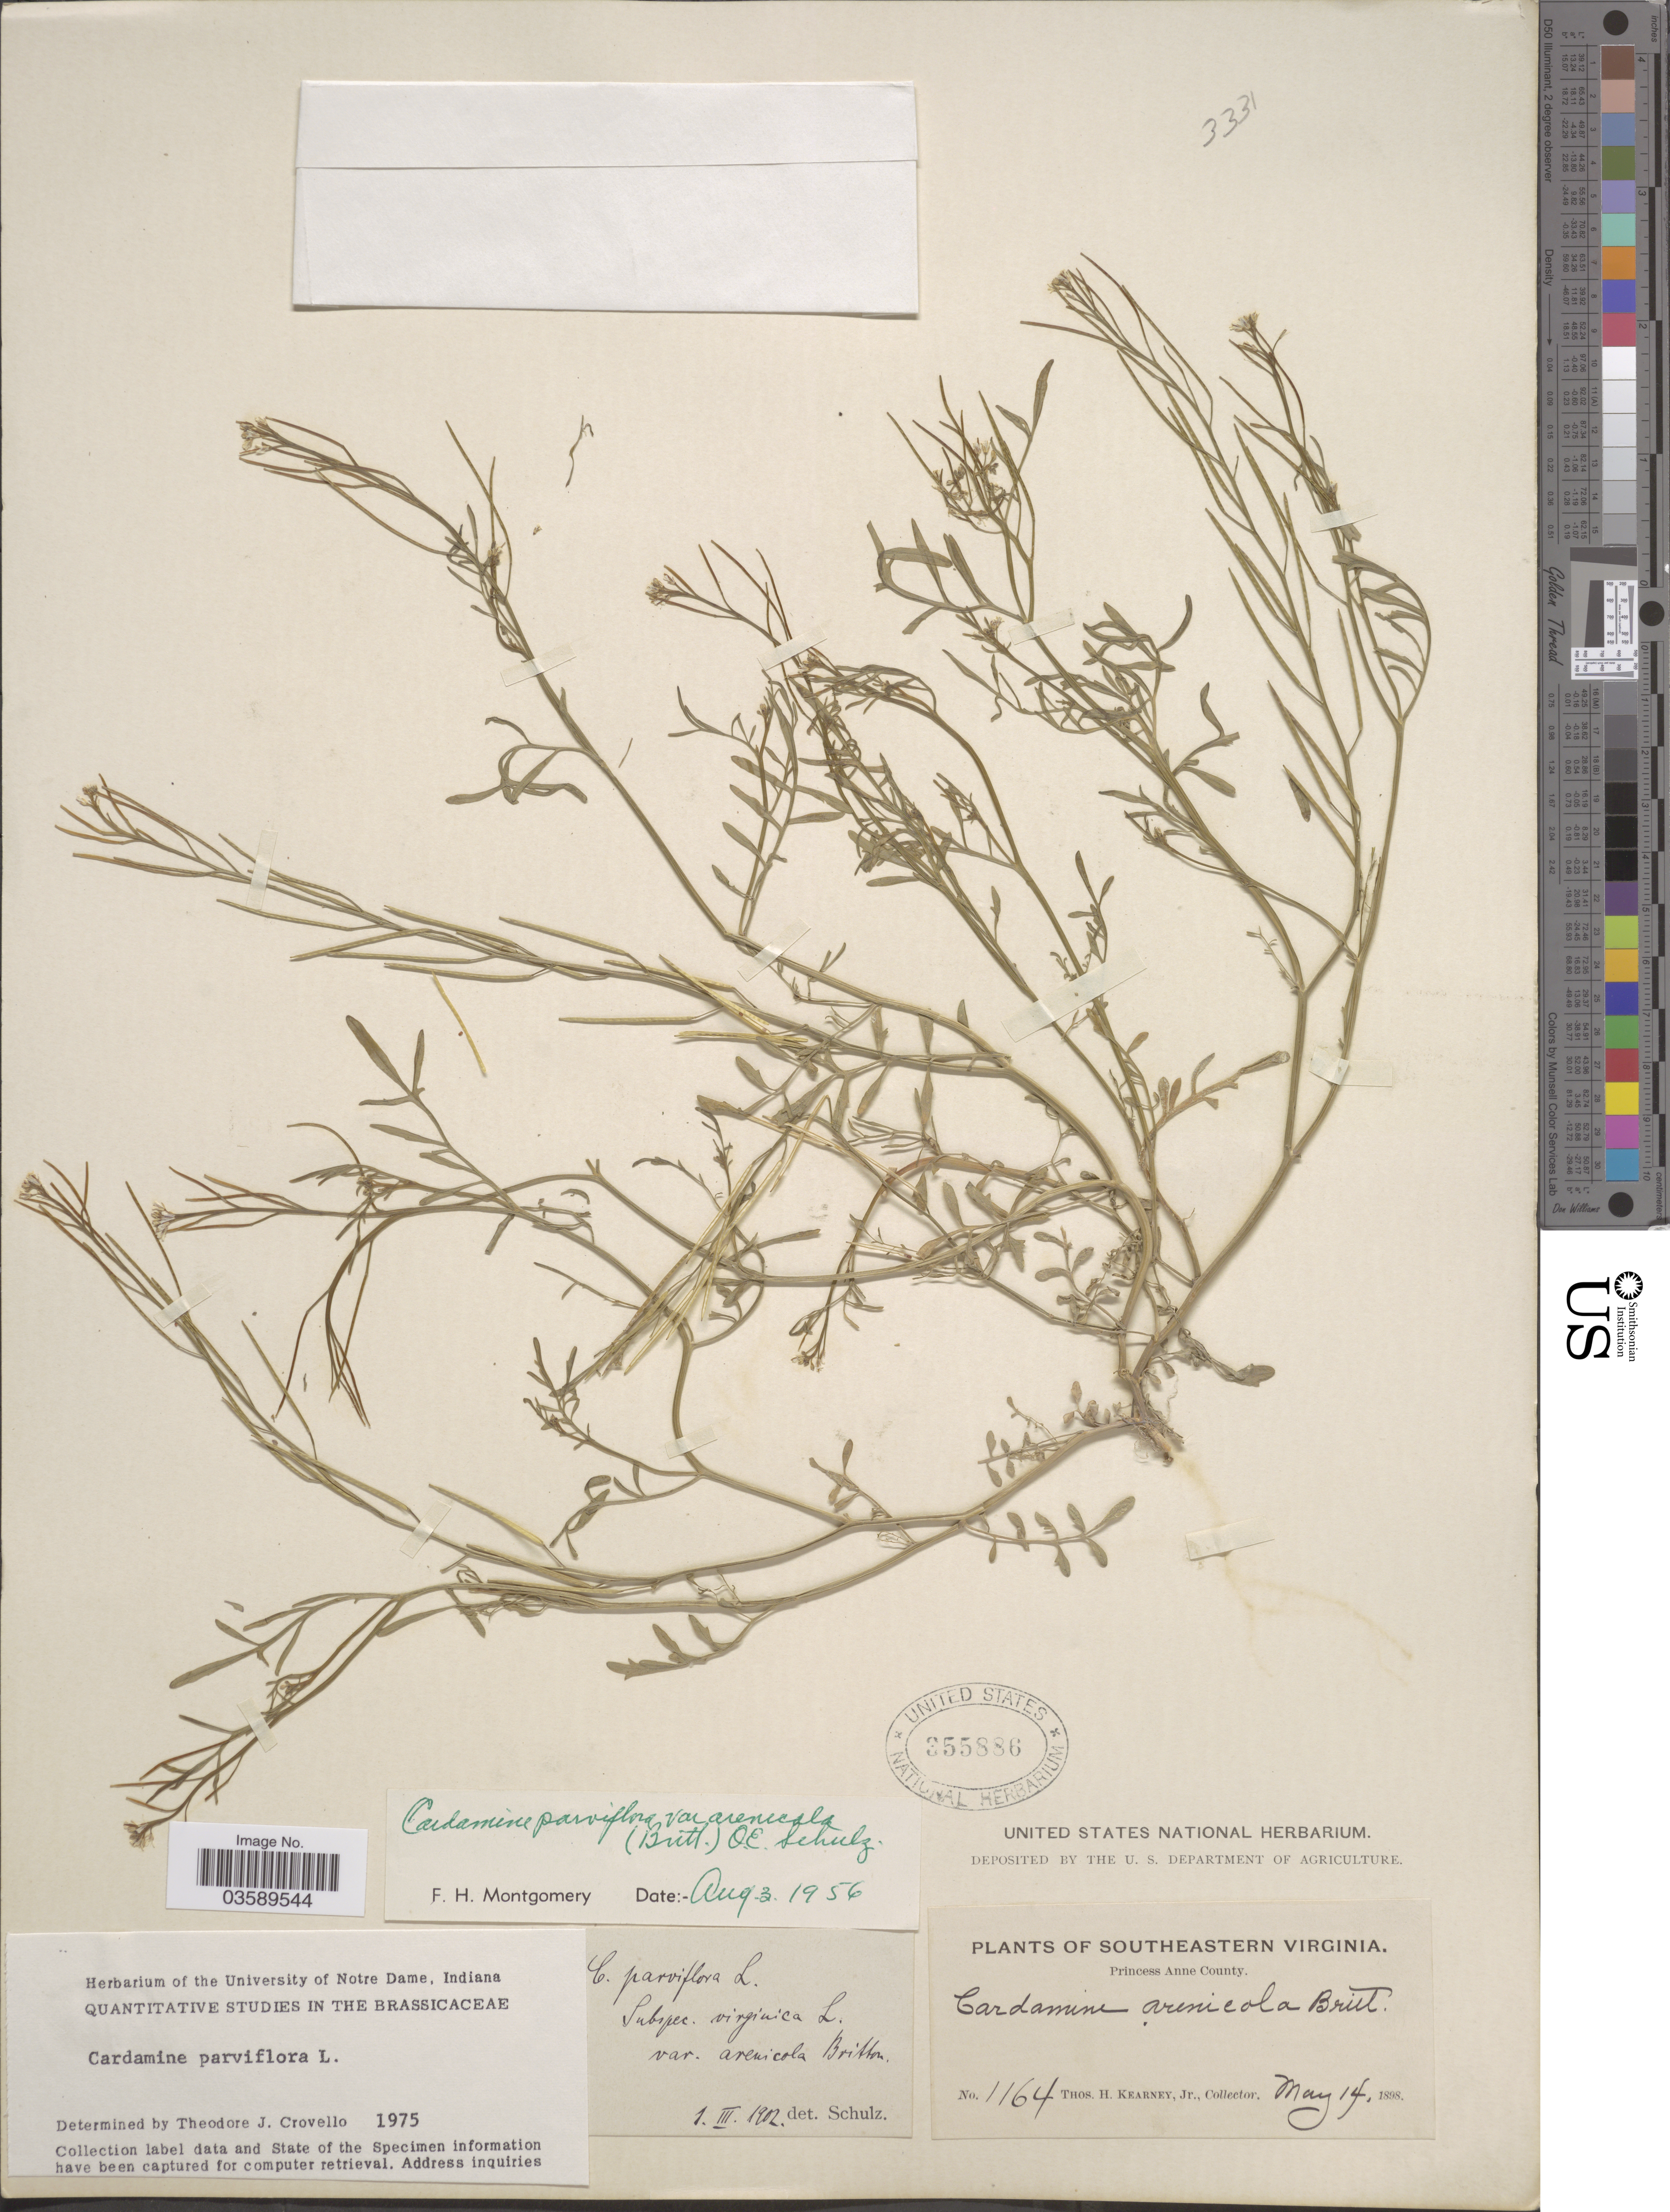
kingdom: Plantae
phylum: Tracheophyta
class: Magnoliopsida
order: Brassicales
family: Brassicaceae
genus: Cardamine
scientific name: Cardamine parviflora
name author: L.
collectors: T. H. Kearney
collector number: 1164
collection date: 1898-05-14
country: United States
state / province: Virginia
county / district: City of Virginia Beach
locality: Southeastern Virginia. Princess Anne County.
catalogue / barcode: US 355886